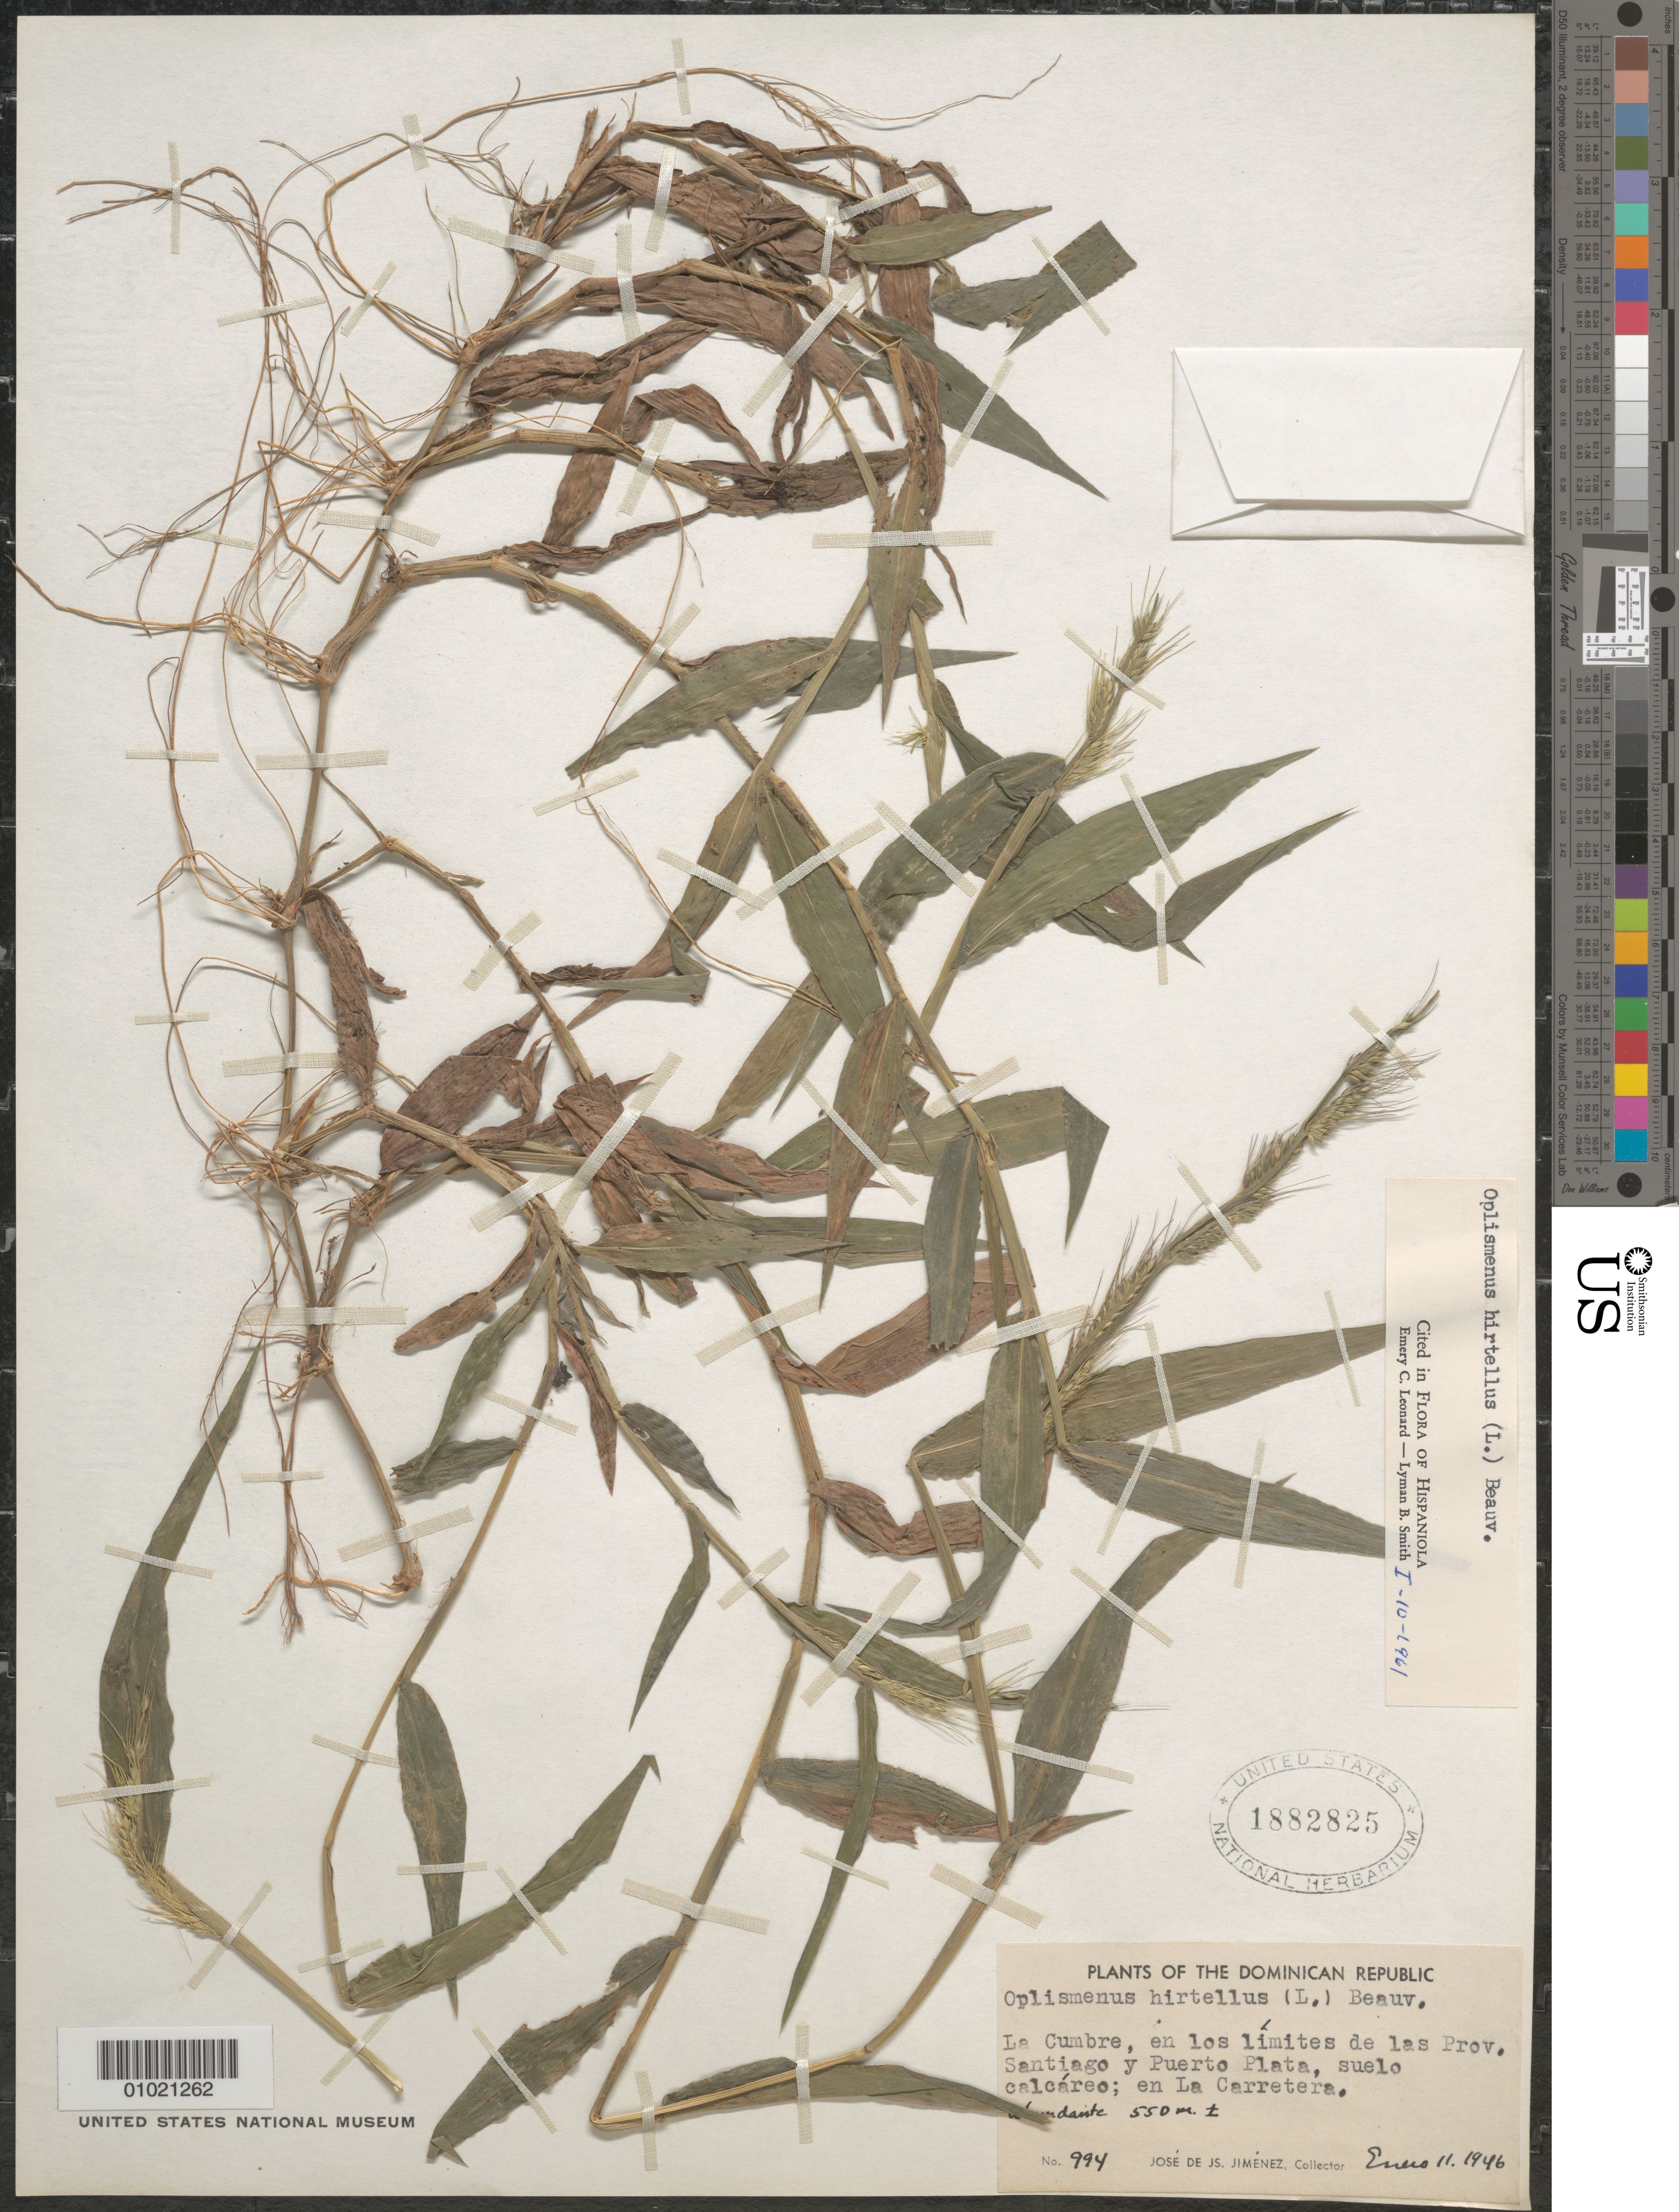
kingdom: Plantae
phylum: Tracheophyta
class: Liliopsida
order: Poales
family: Poaceae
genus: Oplismenus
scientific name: Oplismenus hirtellus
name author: (L.) P. Beauv.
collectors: J. J. Jiménez Almonte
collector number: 994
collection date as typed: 11 Jan 1946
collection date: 1946-01-11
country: Dominican Republic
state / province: Puerto Plata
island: Hispaniola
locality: La Cumbre, en los limites de las Prov. Santiago y Puerto Plata, suelo calcareo; en La Carretera.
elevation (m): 550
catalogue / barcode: US 1882825